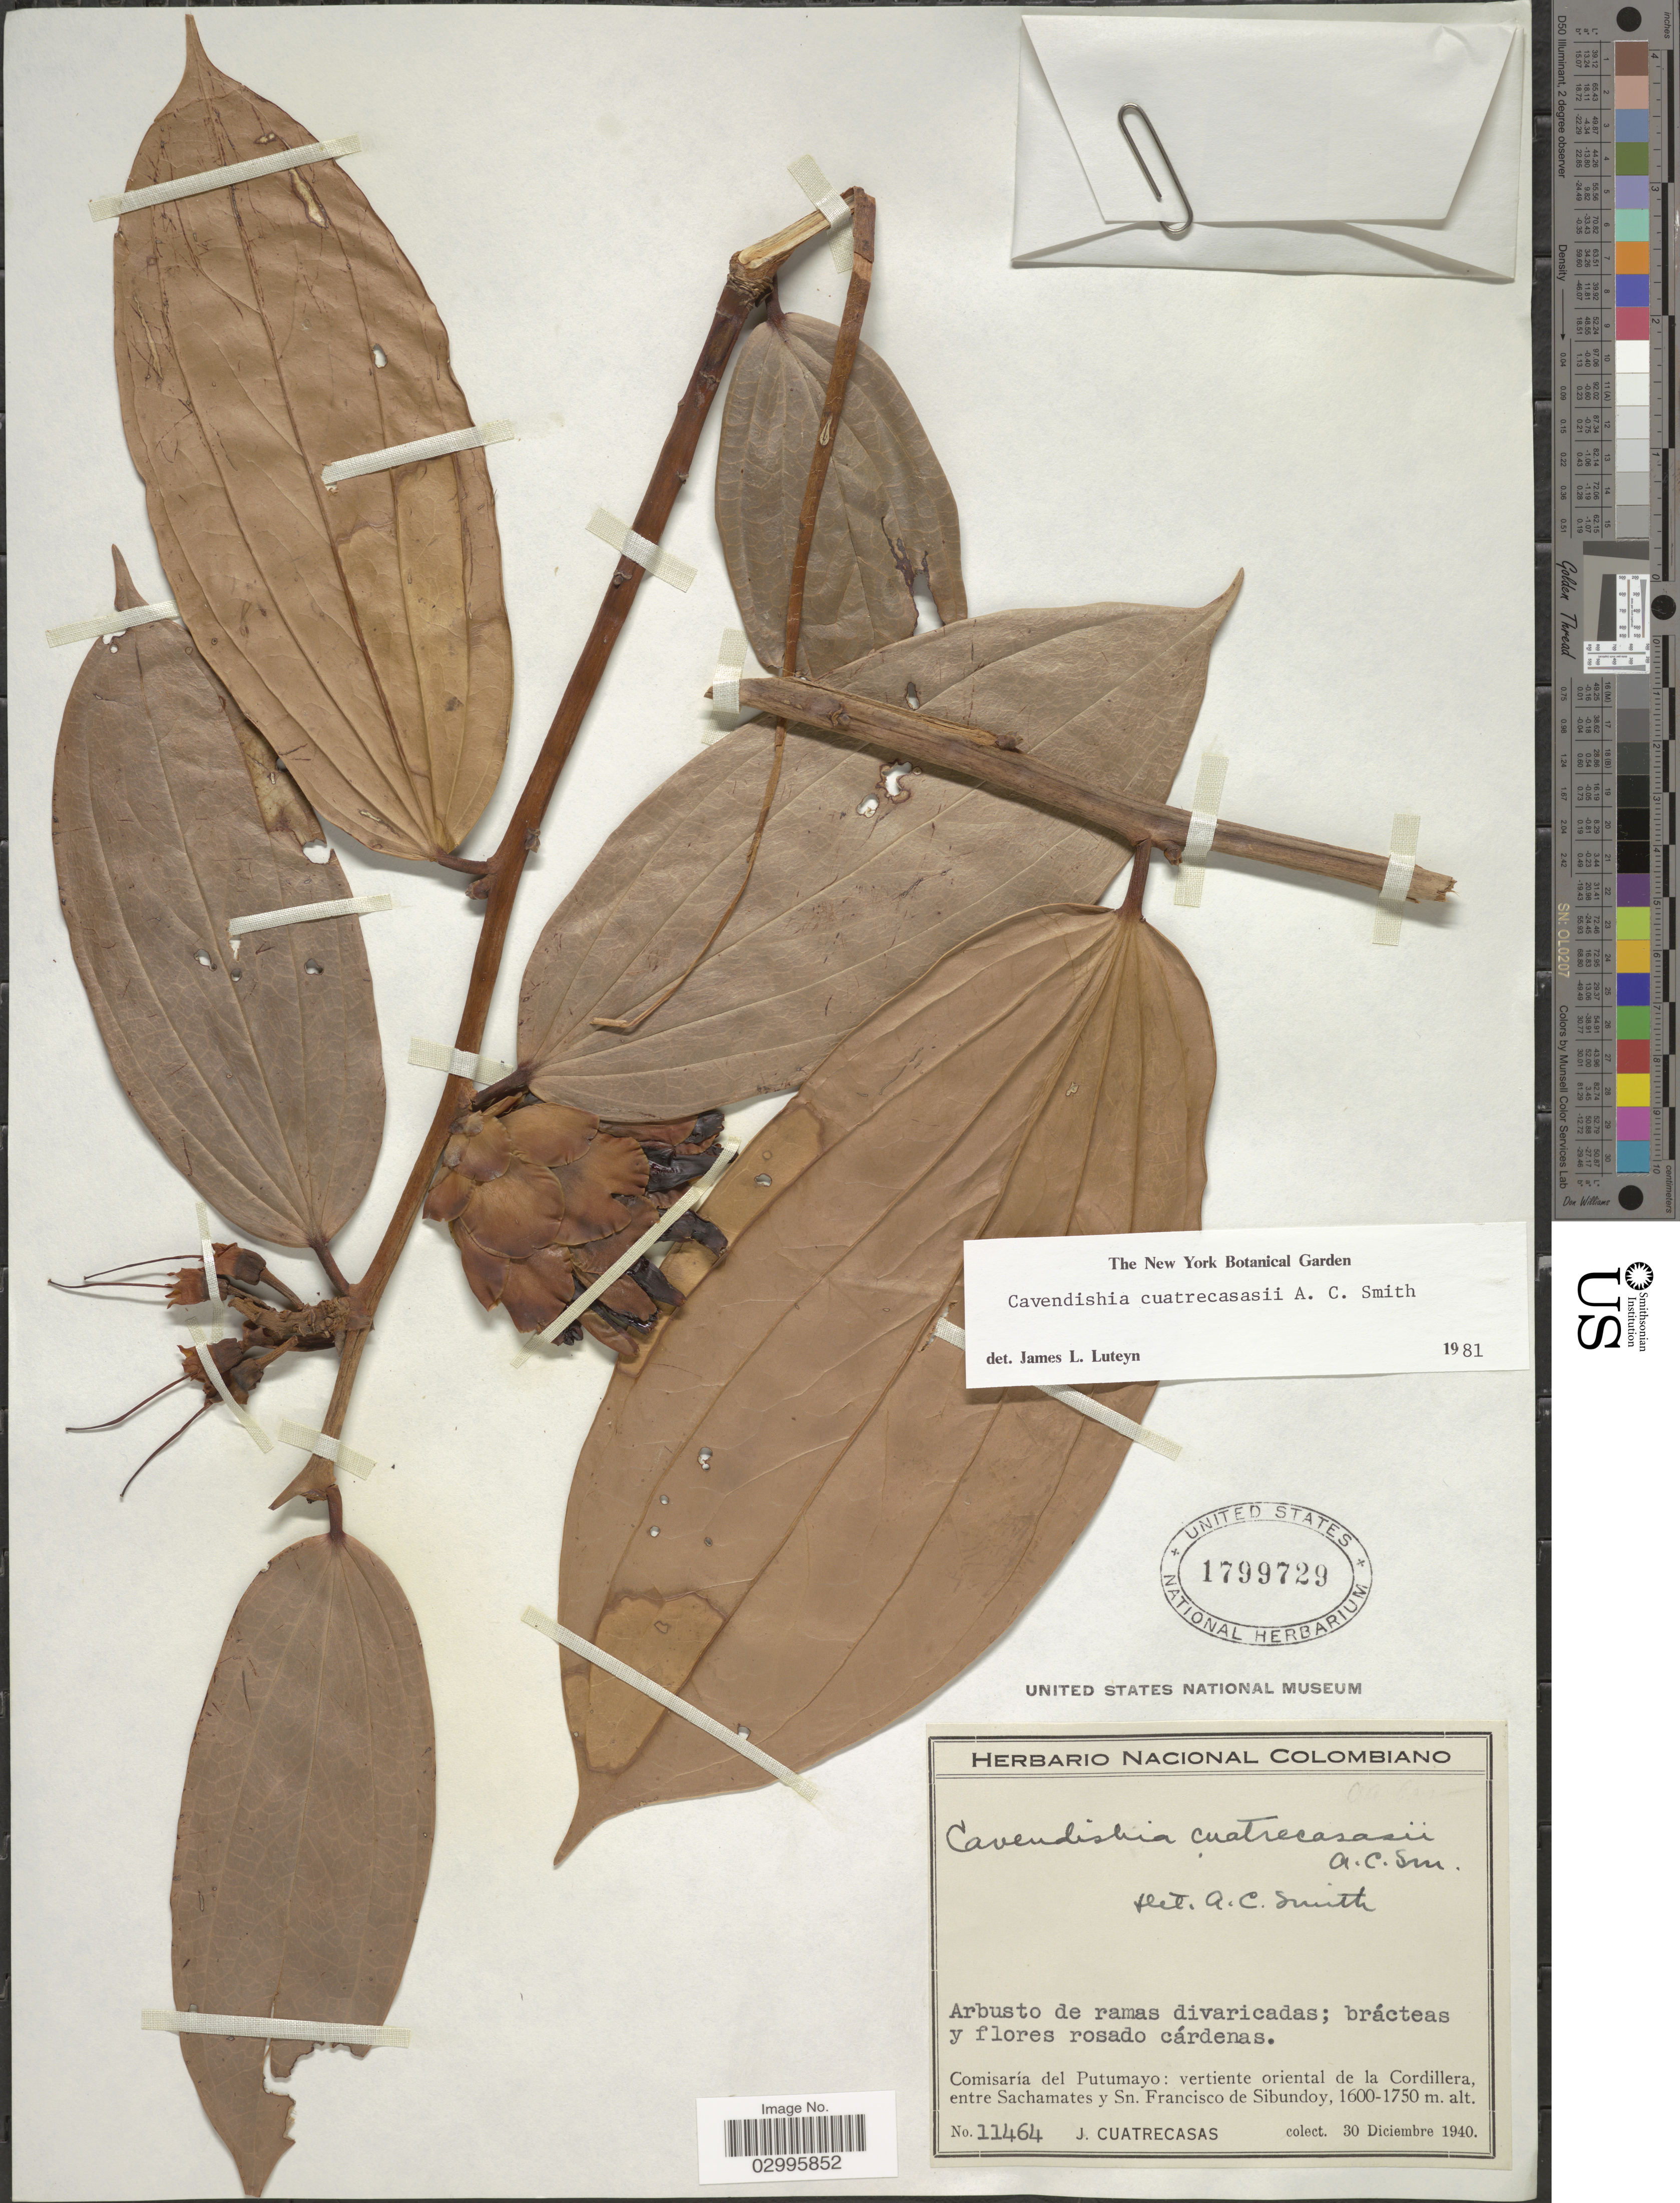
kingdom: Plantae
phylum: Tracheophyta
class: Magnoliopsida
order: Ericales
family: Ericaceae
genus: Cavendishia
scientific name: Cavendishia cuatrecasasii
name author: A.C. Sm. in Cuatrec.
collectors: J. Cuatrecasas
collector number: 11464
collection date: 1940-12-30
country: Colombia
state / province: Putumayo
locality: Comisaría del Putumayo: vertiente oriental de la Cordillera, entre Sachamates y Sn. Francisco de Sibundoy.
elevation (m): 1600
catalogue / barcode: US 1799729